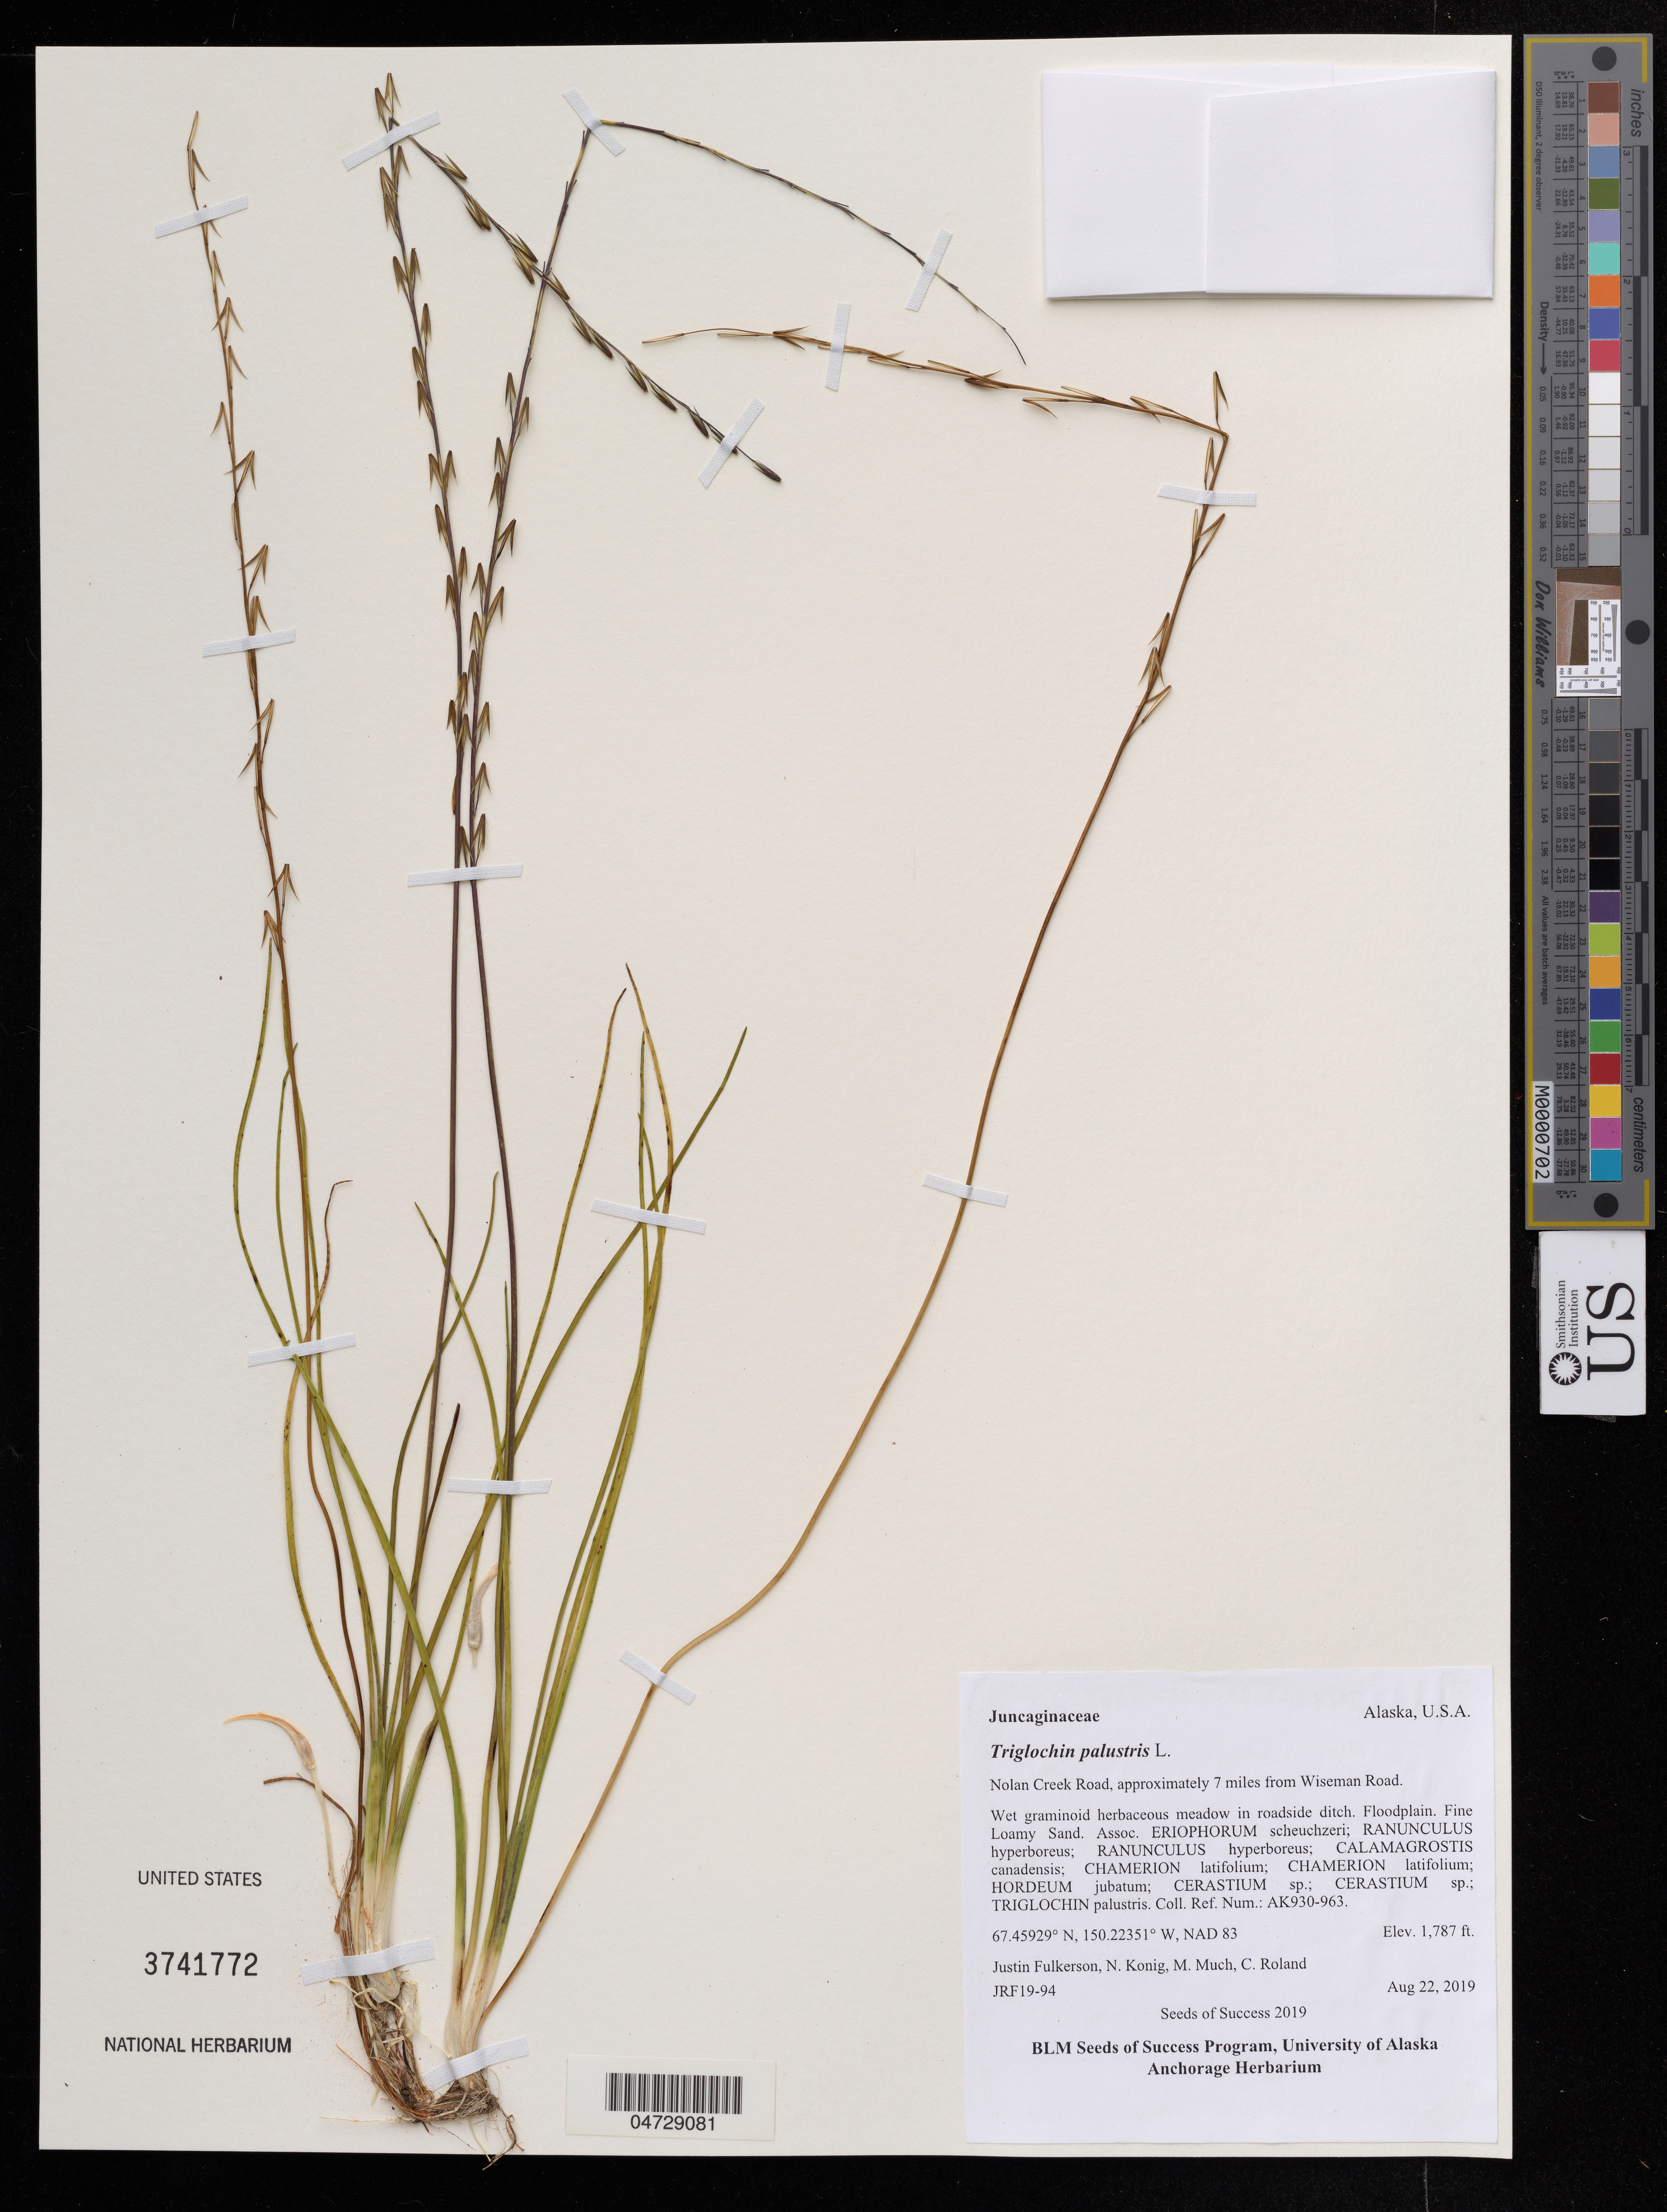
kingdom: Plantae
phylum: Tracheophyta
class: Liliopsida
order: Alismatales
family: Juncaginaceae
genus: Triglochin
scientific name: Triglochin palustris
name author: L.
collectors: J. Fulkerson, N. Konig & C. Roland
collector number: JFR19-94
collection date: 2019-08-22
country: United States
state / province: Alaska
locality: Nolan Creek Road, approximately 7 miles from Wiseman Road.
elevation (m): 545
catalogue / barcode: US 3741772